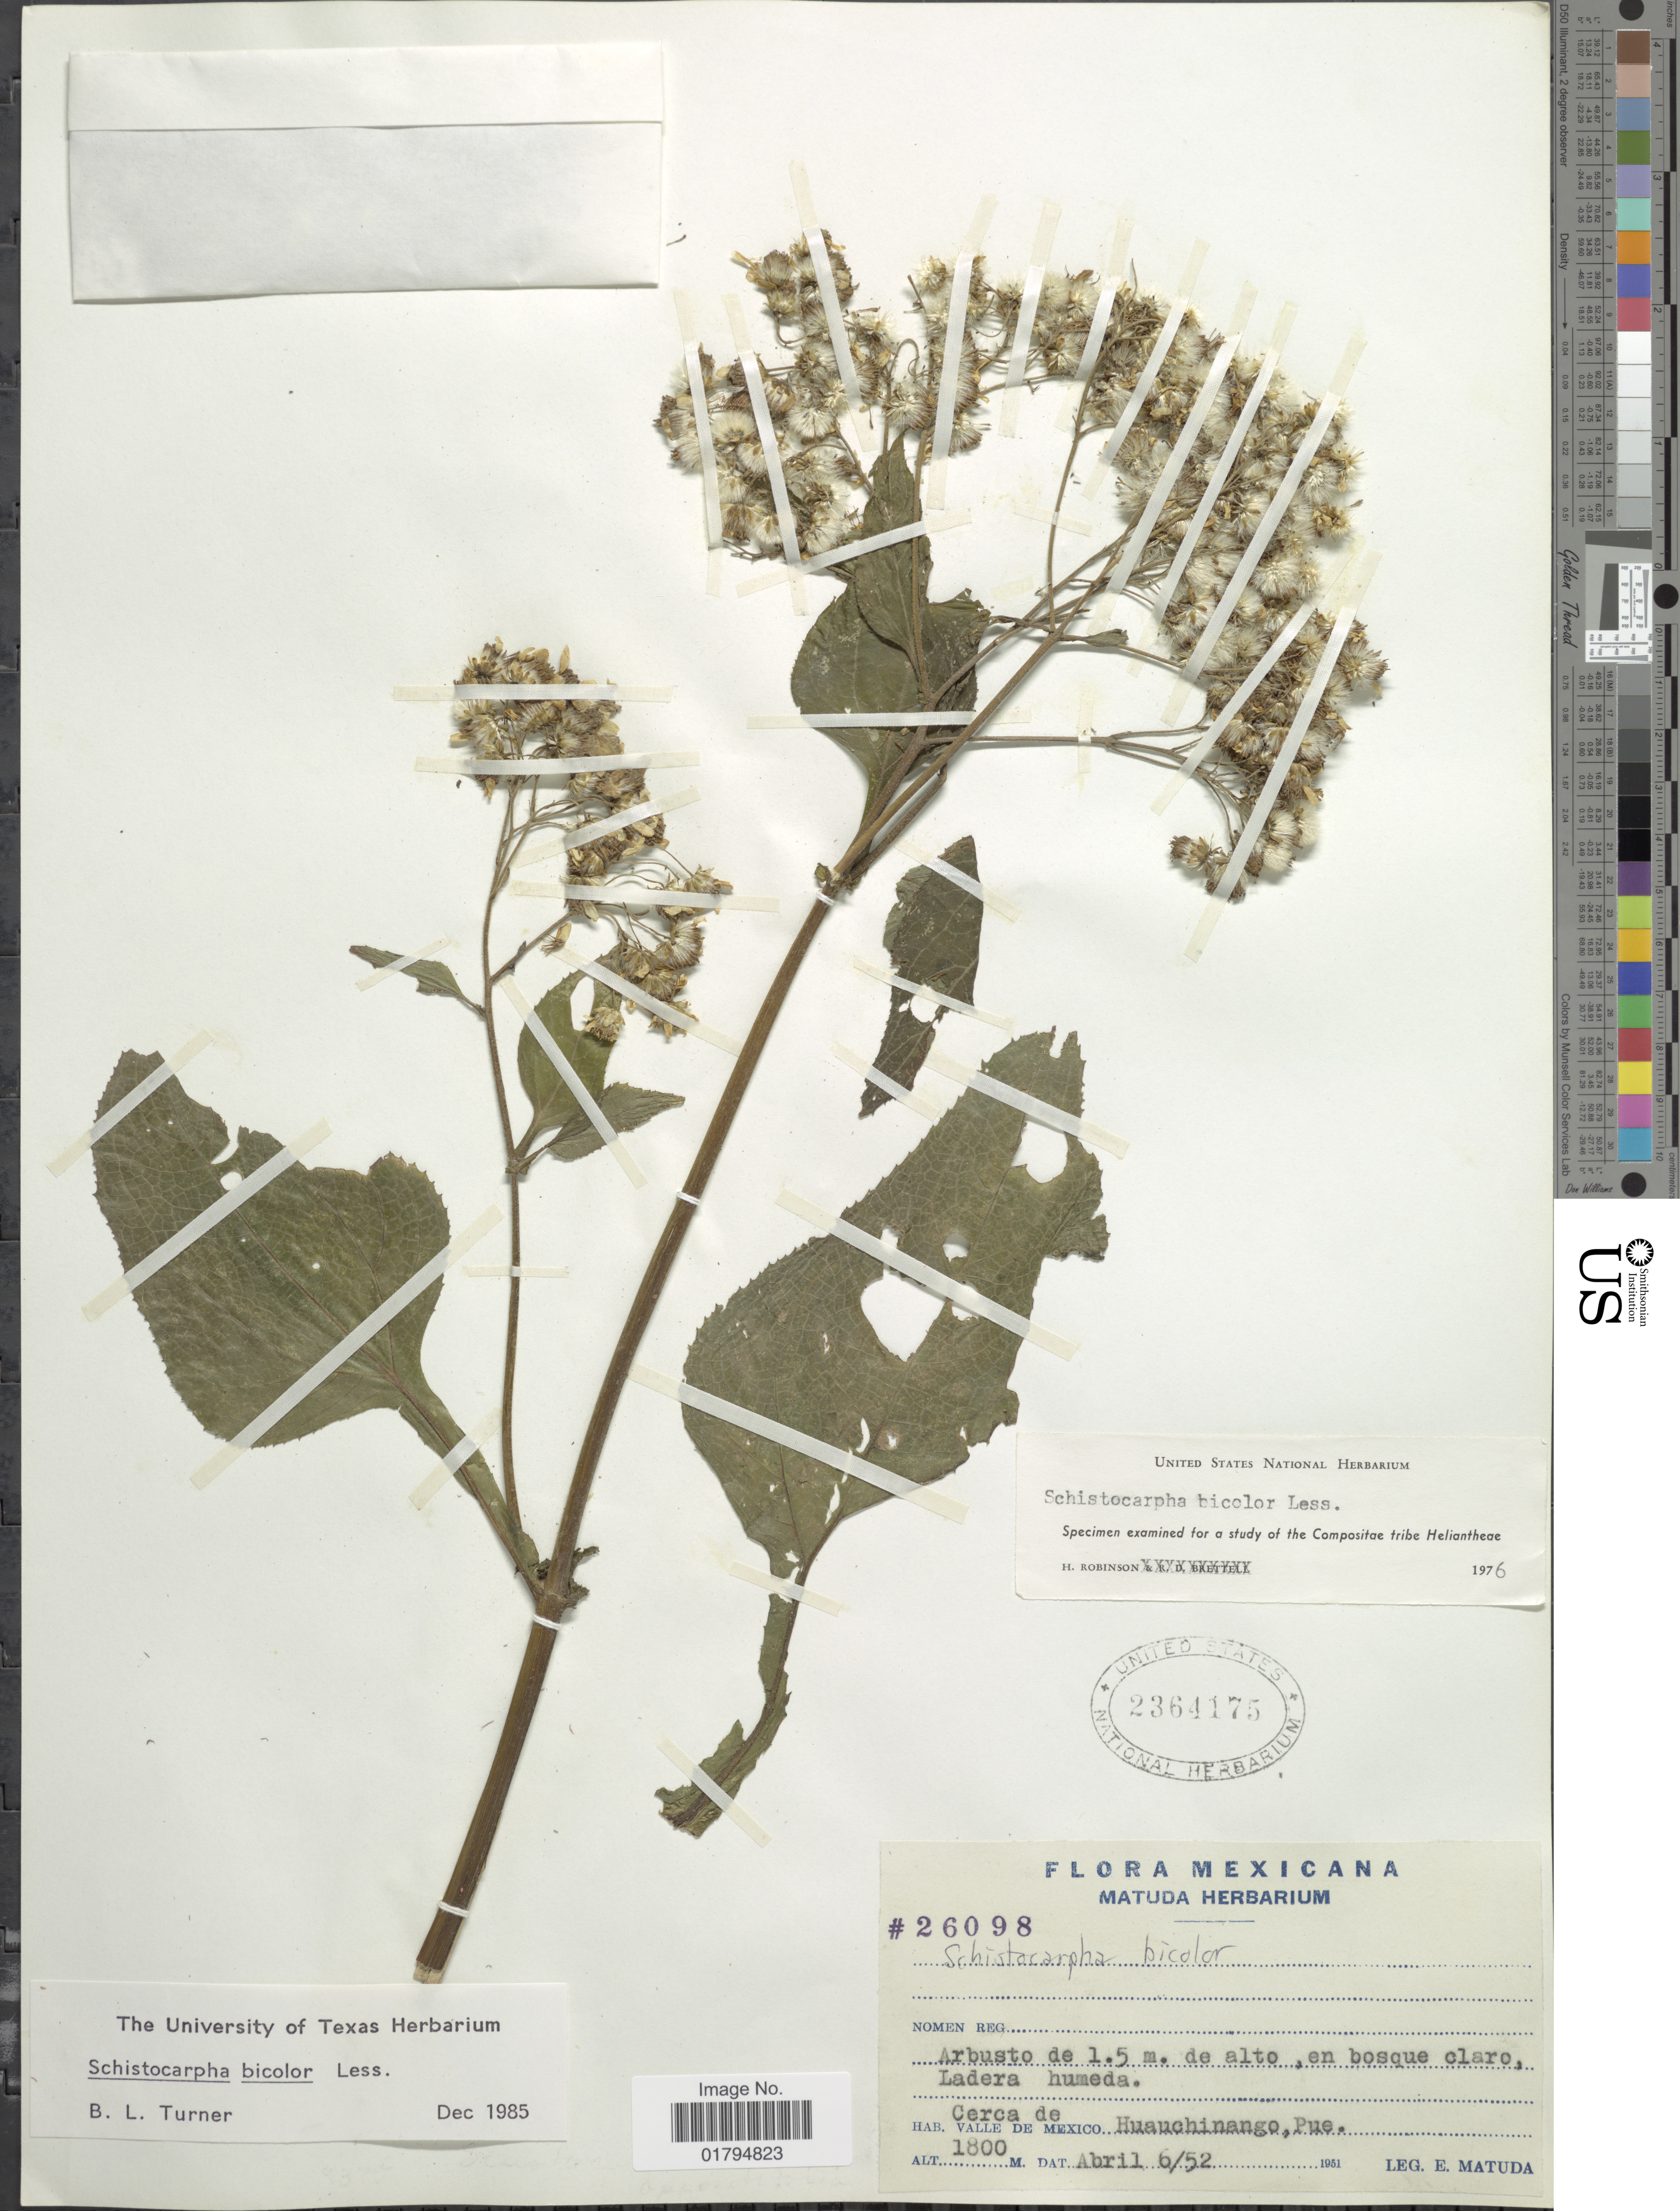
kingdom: Plantae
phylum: Tracheophyta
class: Magnoliopsida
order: Asterales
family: Asteraceae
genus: Schistocarpha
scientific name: Schistocarpha bicolor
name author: Less.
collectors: E. Matuda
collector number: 26098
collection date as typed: Transcribed d/m/y: 6/4/52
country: Mexico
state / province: Puebla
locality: Cerca de Huauchinango, Valle de Mexico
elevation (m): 1800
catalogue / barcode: US 2364175